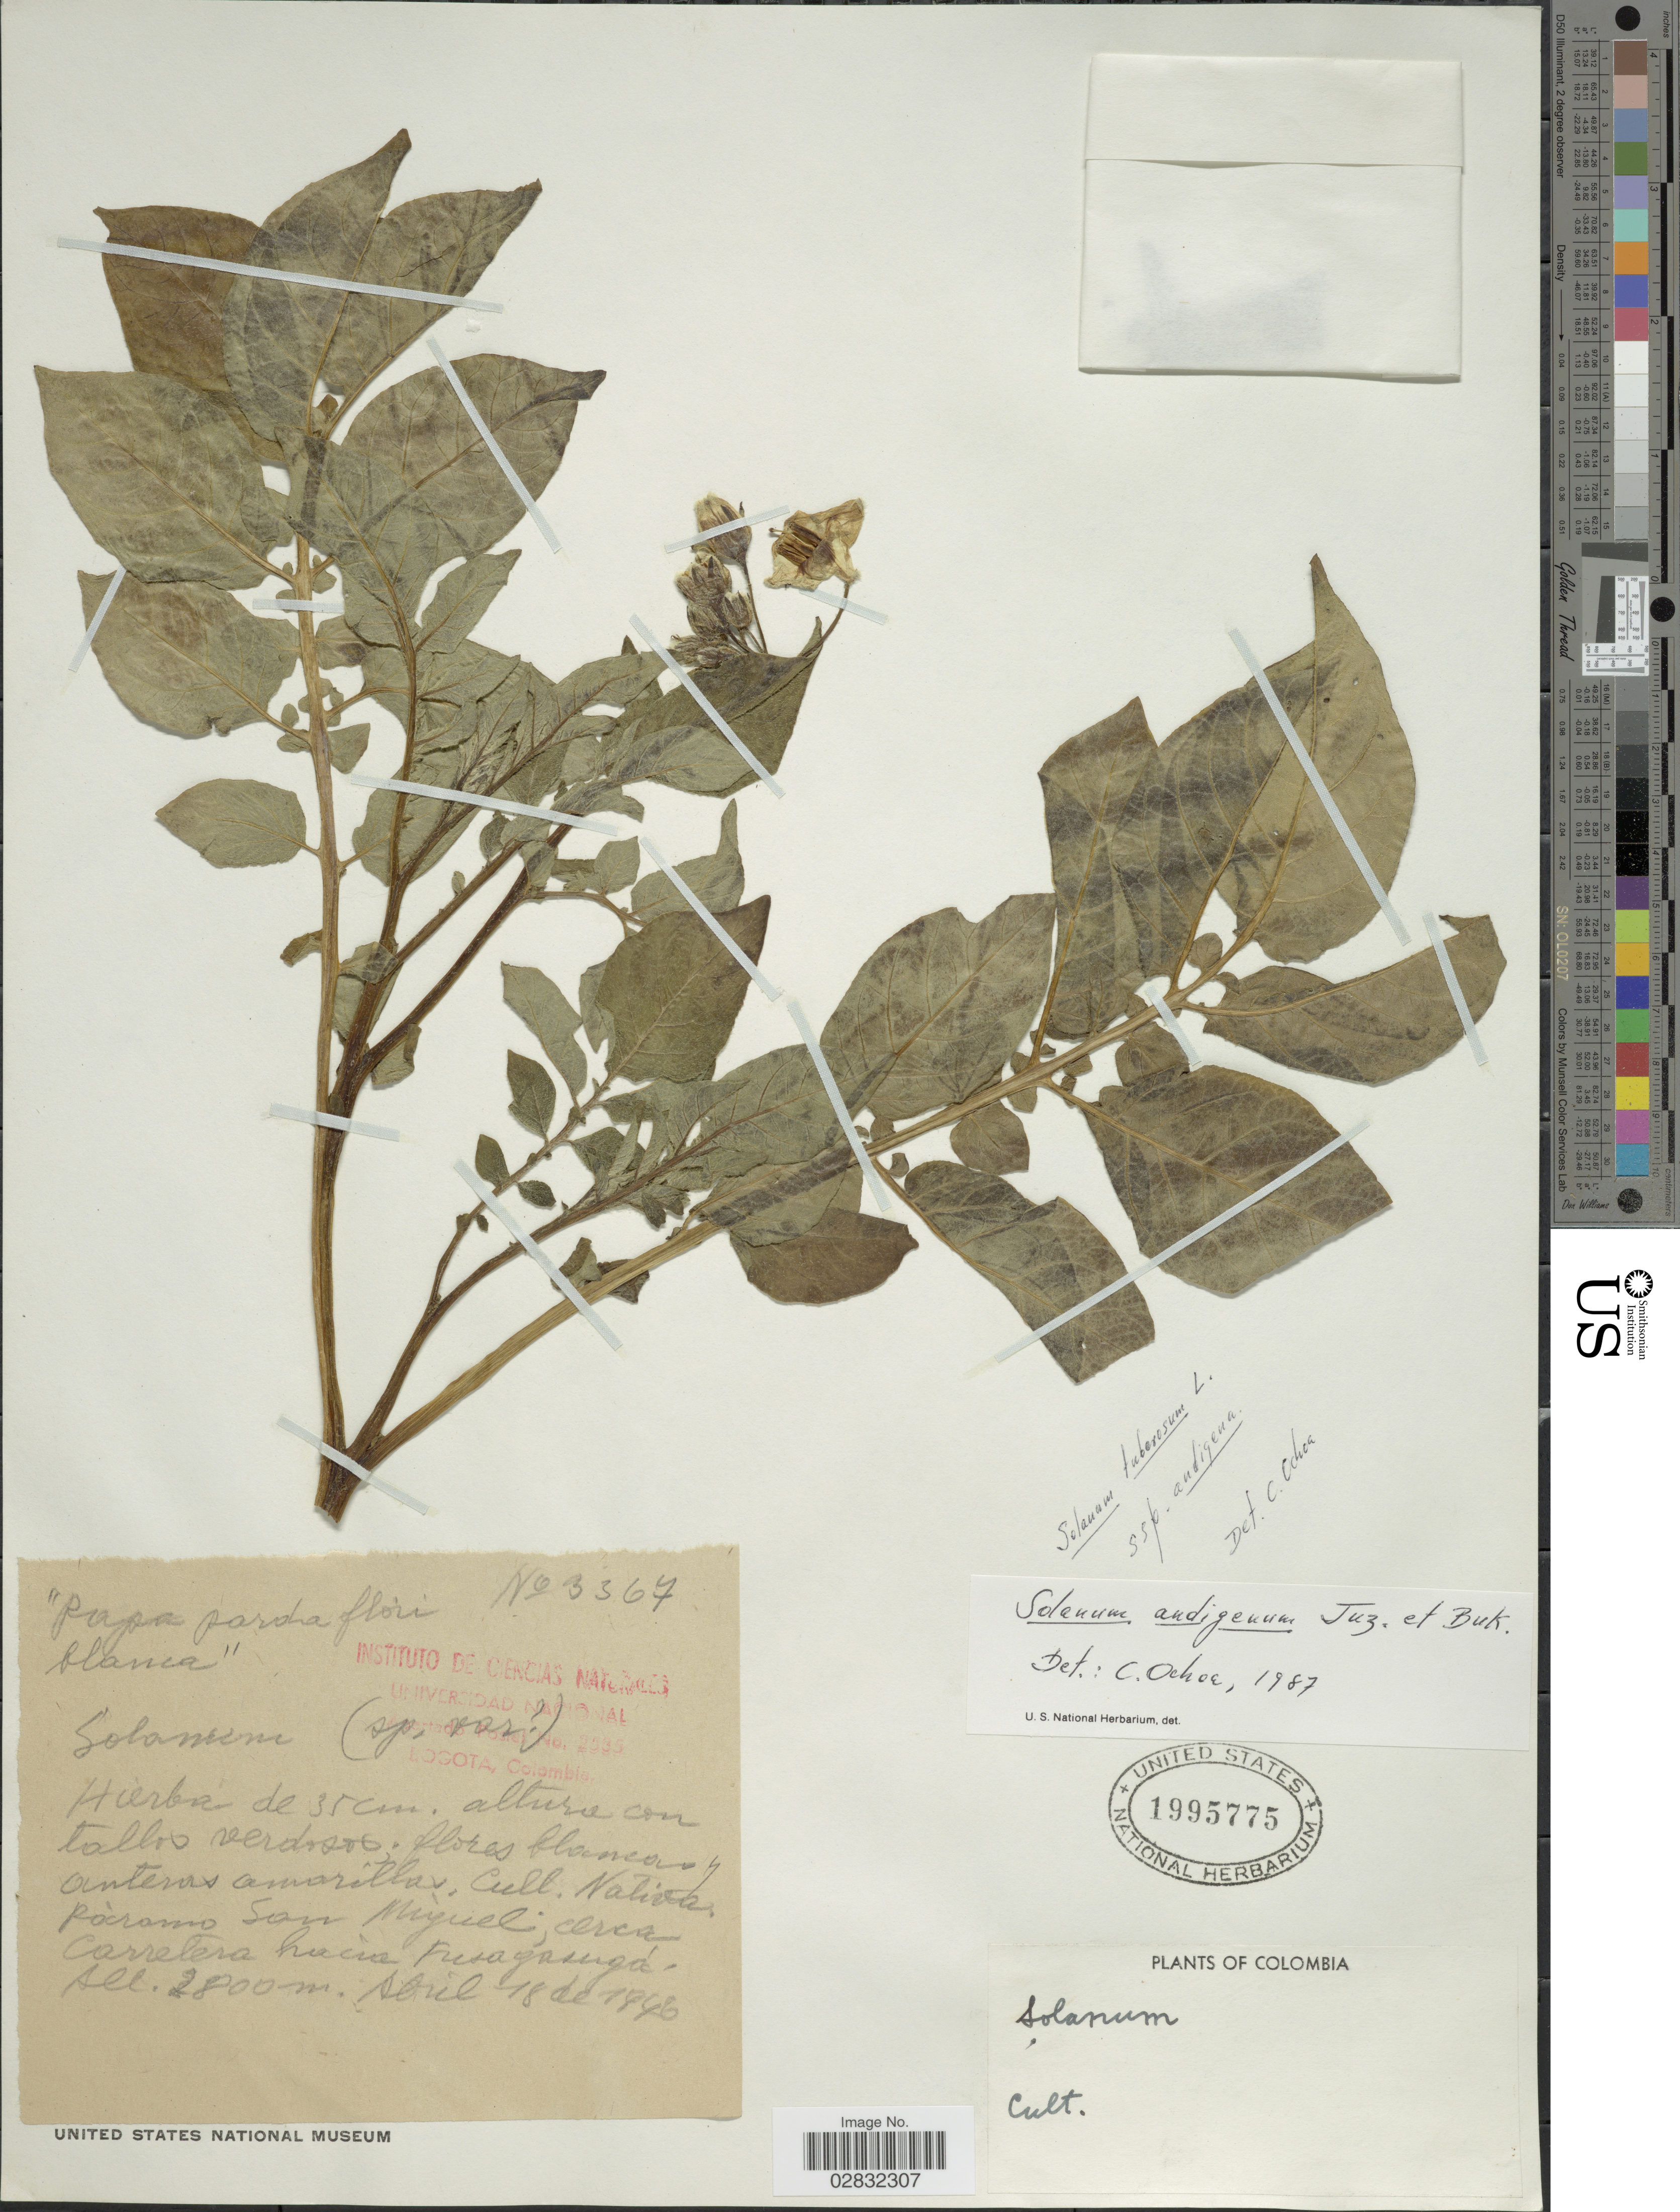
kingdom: Plantae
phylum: Tracheophyta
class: Magnoliopsida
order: Solanales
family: Solanaceae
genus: Solanum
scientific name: Solanum andigenum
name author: Juz. & Bukasov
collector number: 3367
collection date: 1946-04-18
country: Colombia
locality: Cult. Nativa, páramo San Miguel; cerca carretera hacia Fusagasugá.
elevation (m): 2800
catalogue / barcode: US 1995775